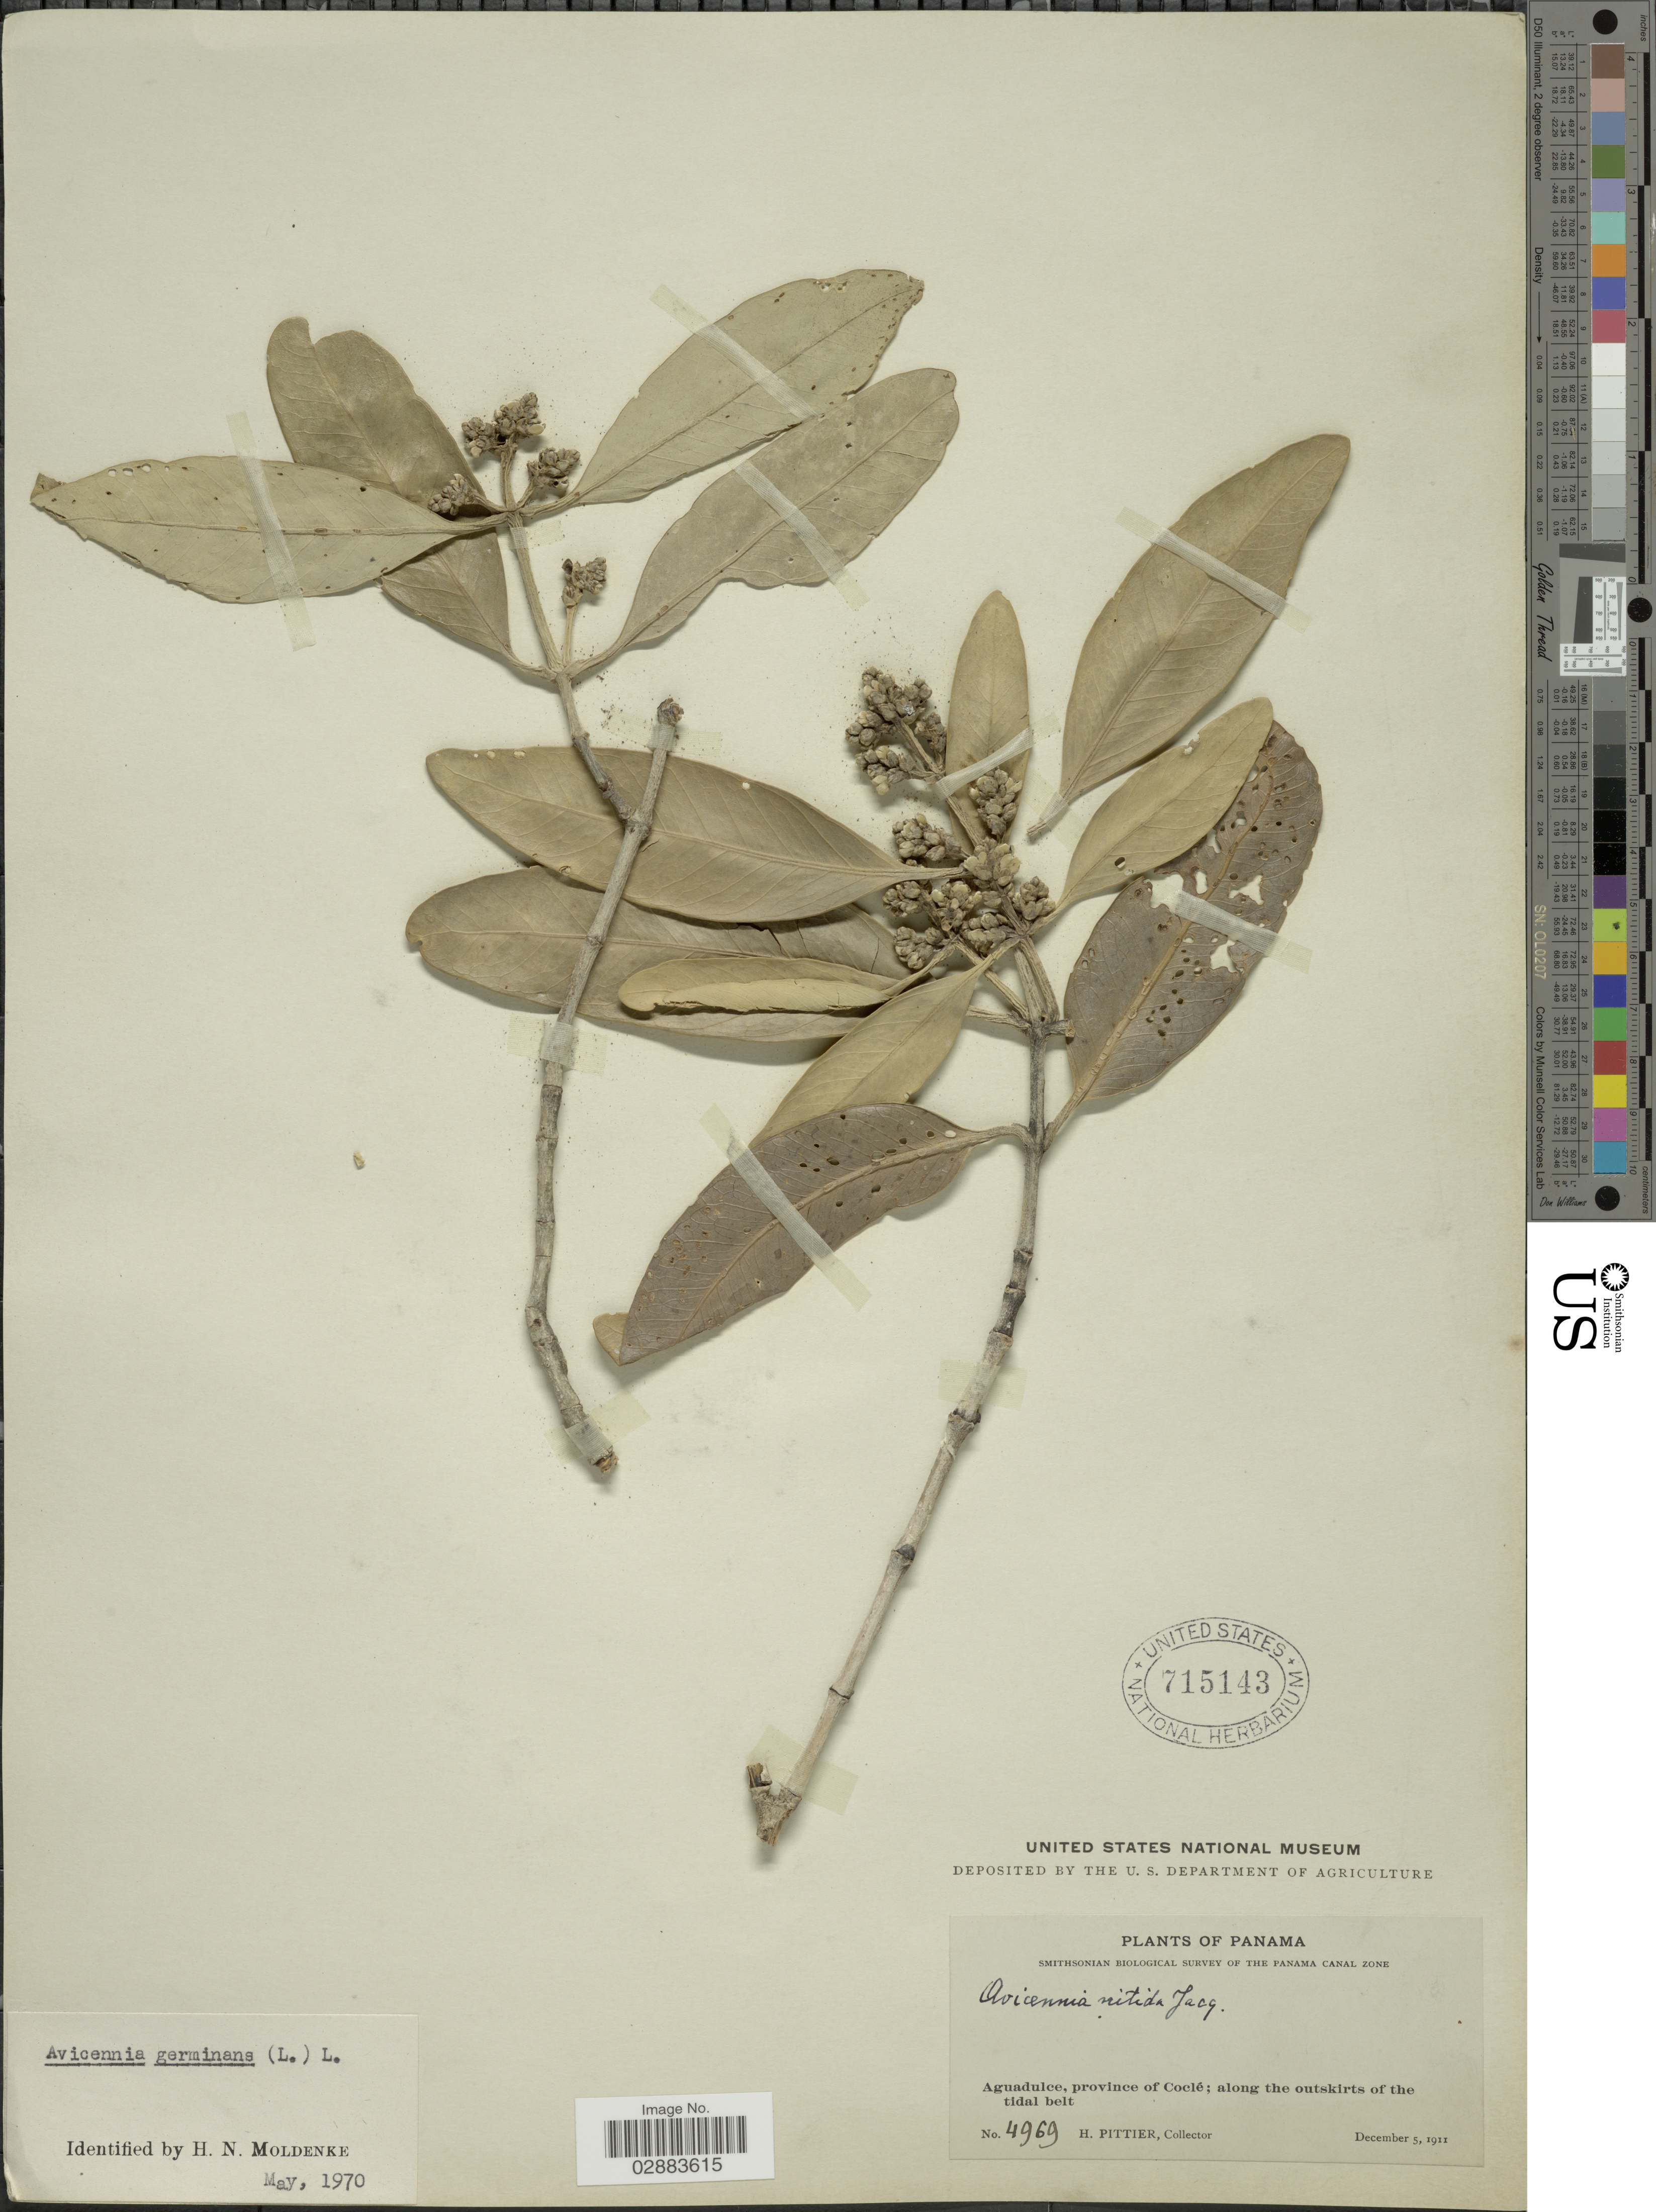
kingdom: Plantae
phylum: Tracheophyta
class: Magnoliopsida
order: Lamiales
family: Acanthaceae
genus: Avicennia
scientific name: Avicennia germinans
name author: (L.) L.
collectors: H. F. Pittier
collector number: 4969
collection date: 1911-12-05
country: Panama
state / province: Coclé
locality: Aguadulce. Along the outskirts of the tidal belt.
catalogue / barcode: US 715143